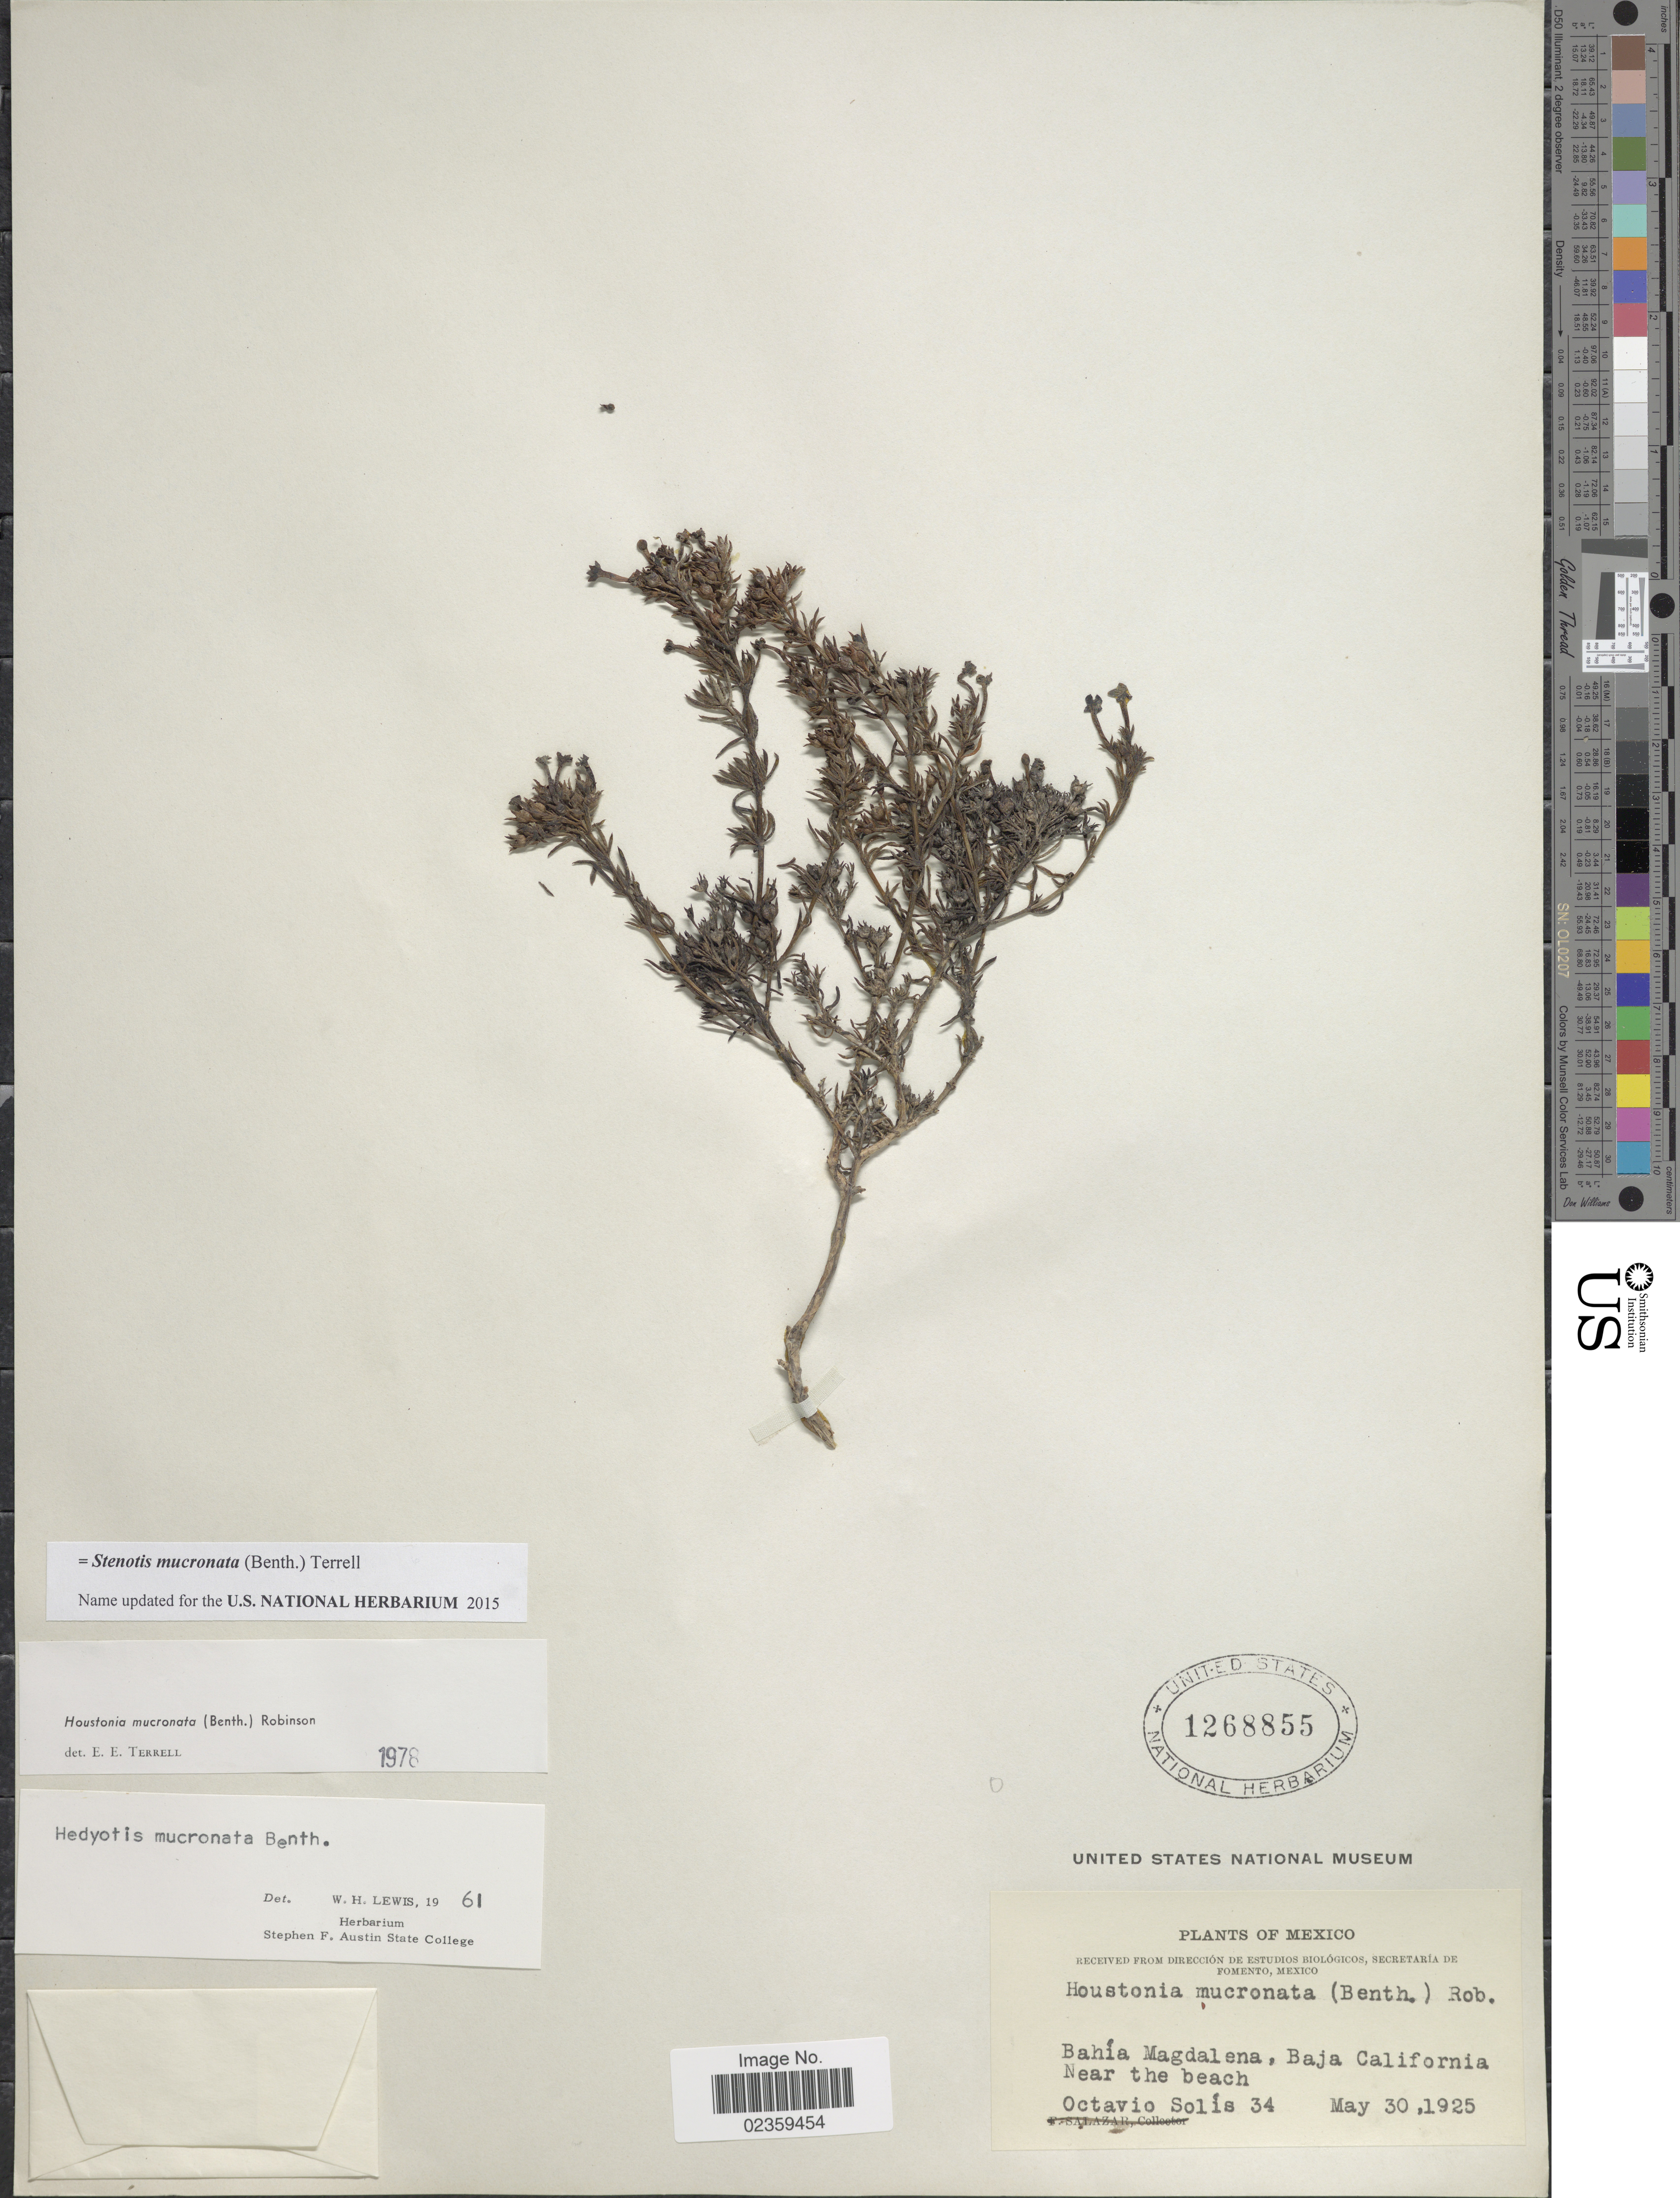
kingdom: Plantae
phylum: Tracheophyta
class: Magnoliopsida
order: Gentianales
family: Rubiaceae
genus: Stenotis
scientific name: Stenotis mucronata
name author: (Benth.) Terrell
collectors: O. Solis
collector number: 34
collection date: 1925-05-30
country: Mexico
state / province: Baja California Sur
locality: Bahía Magdalena, Baja California. Near the beach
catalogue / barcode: US 1268855